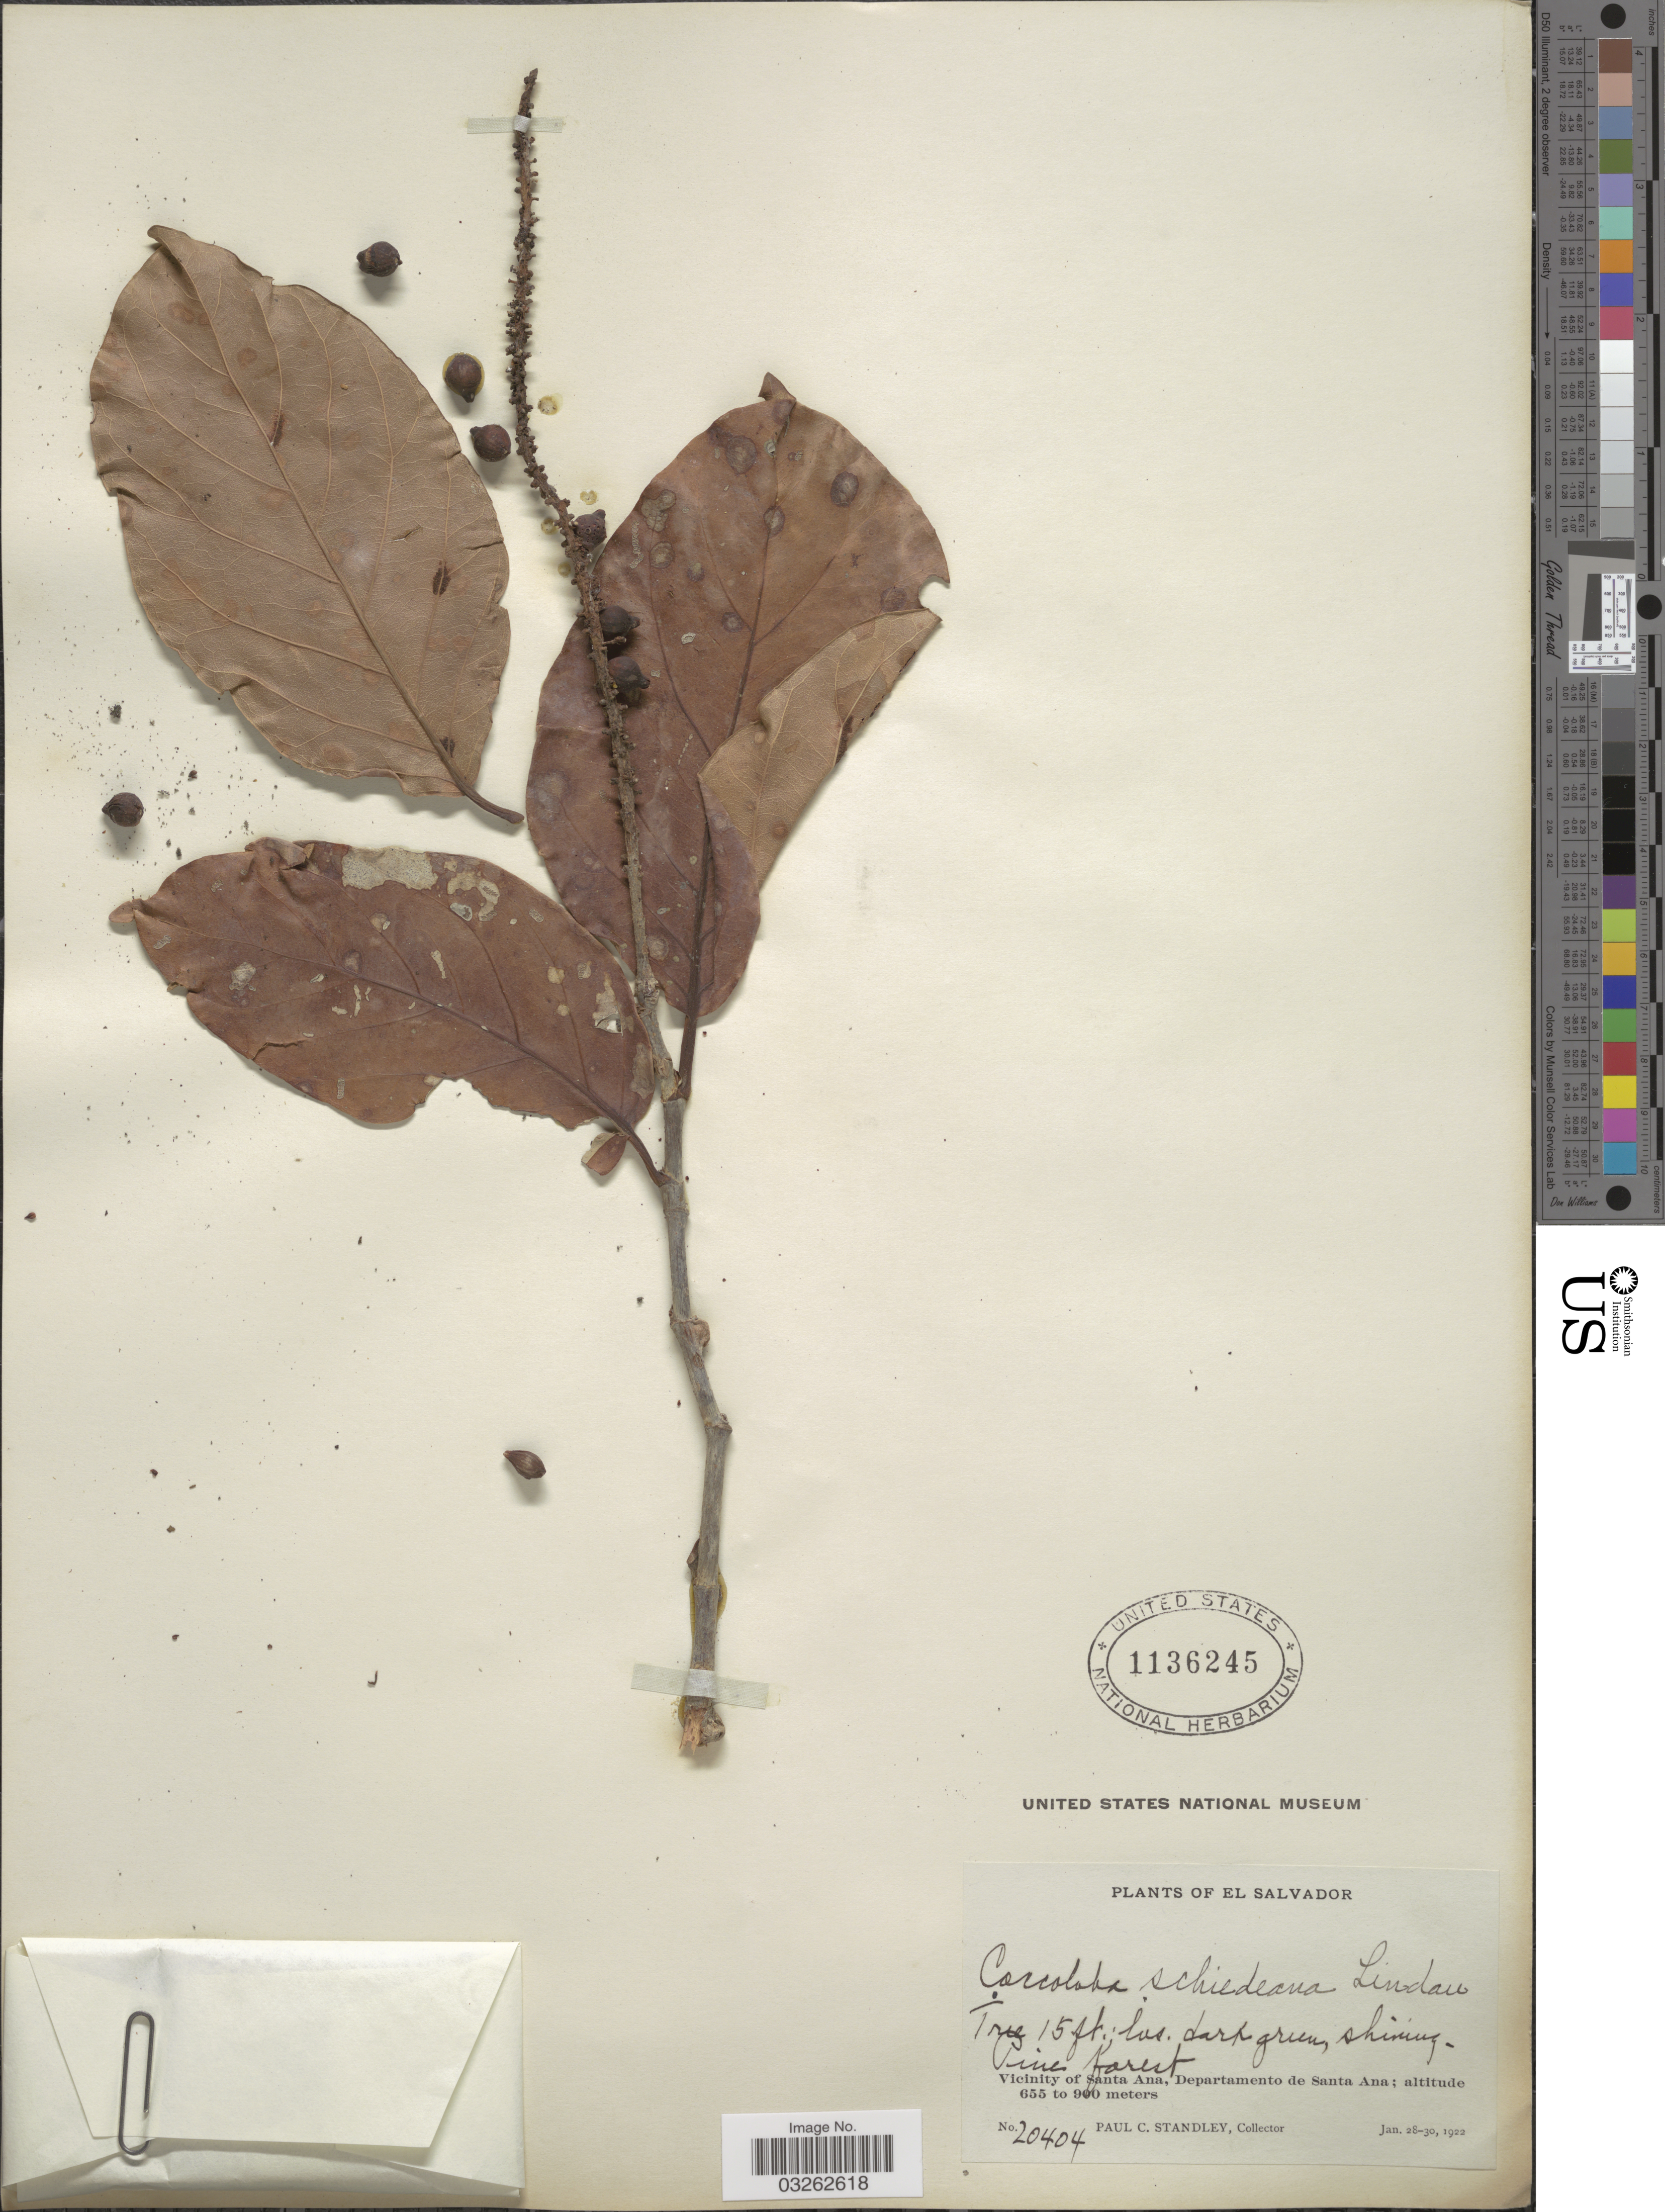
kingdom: Plantae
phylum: Tracheophyta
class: Magnoliopsida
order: Caryophyllales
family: Polygonaceae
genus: Coccoloba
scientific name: Coccoloba barbadensis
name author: Jacq.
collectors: P. C. Standley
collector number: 20404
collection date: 1922-01-28/1922-01-30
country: El Salvador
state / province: Santa Ana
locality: Vicinity of Santa Ana, Departamento de Santa Ana.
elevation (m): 655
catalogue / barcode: US 1136245